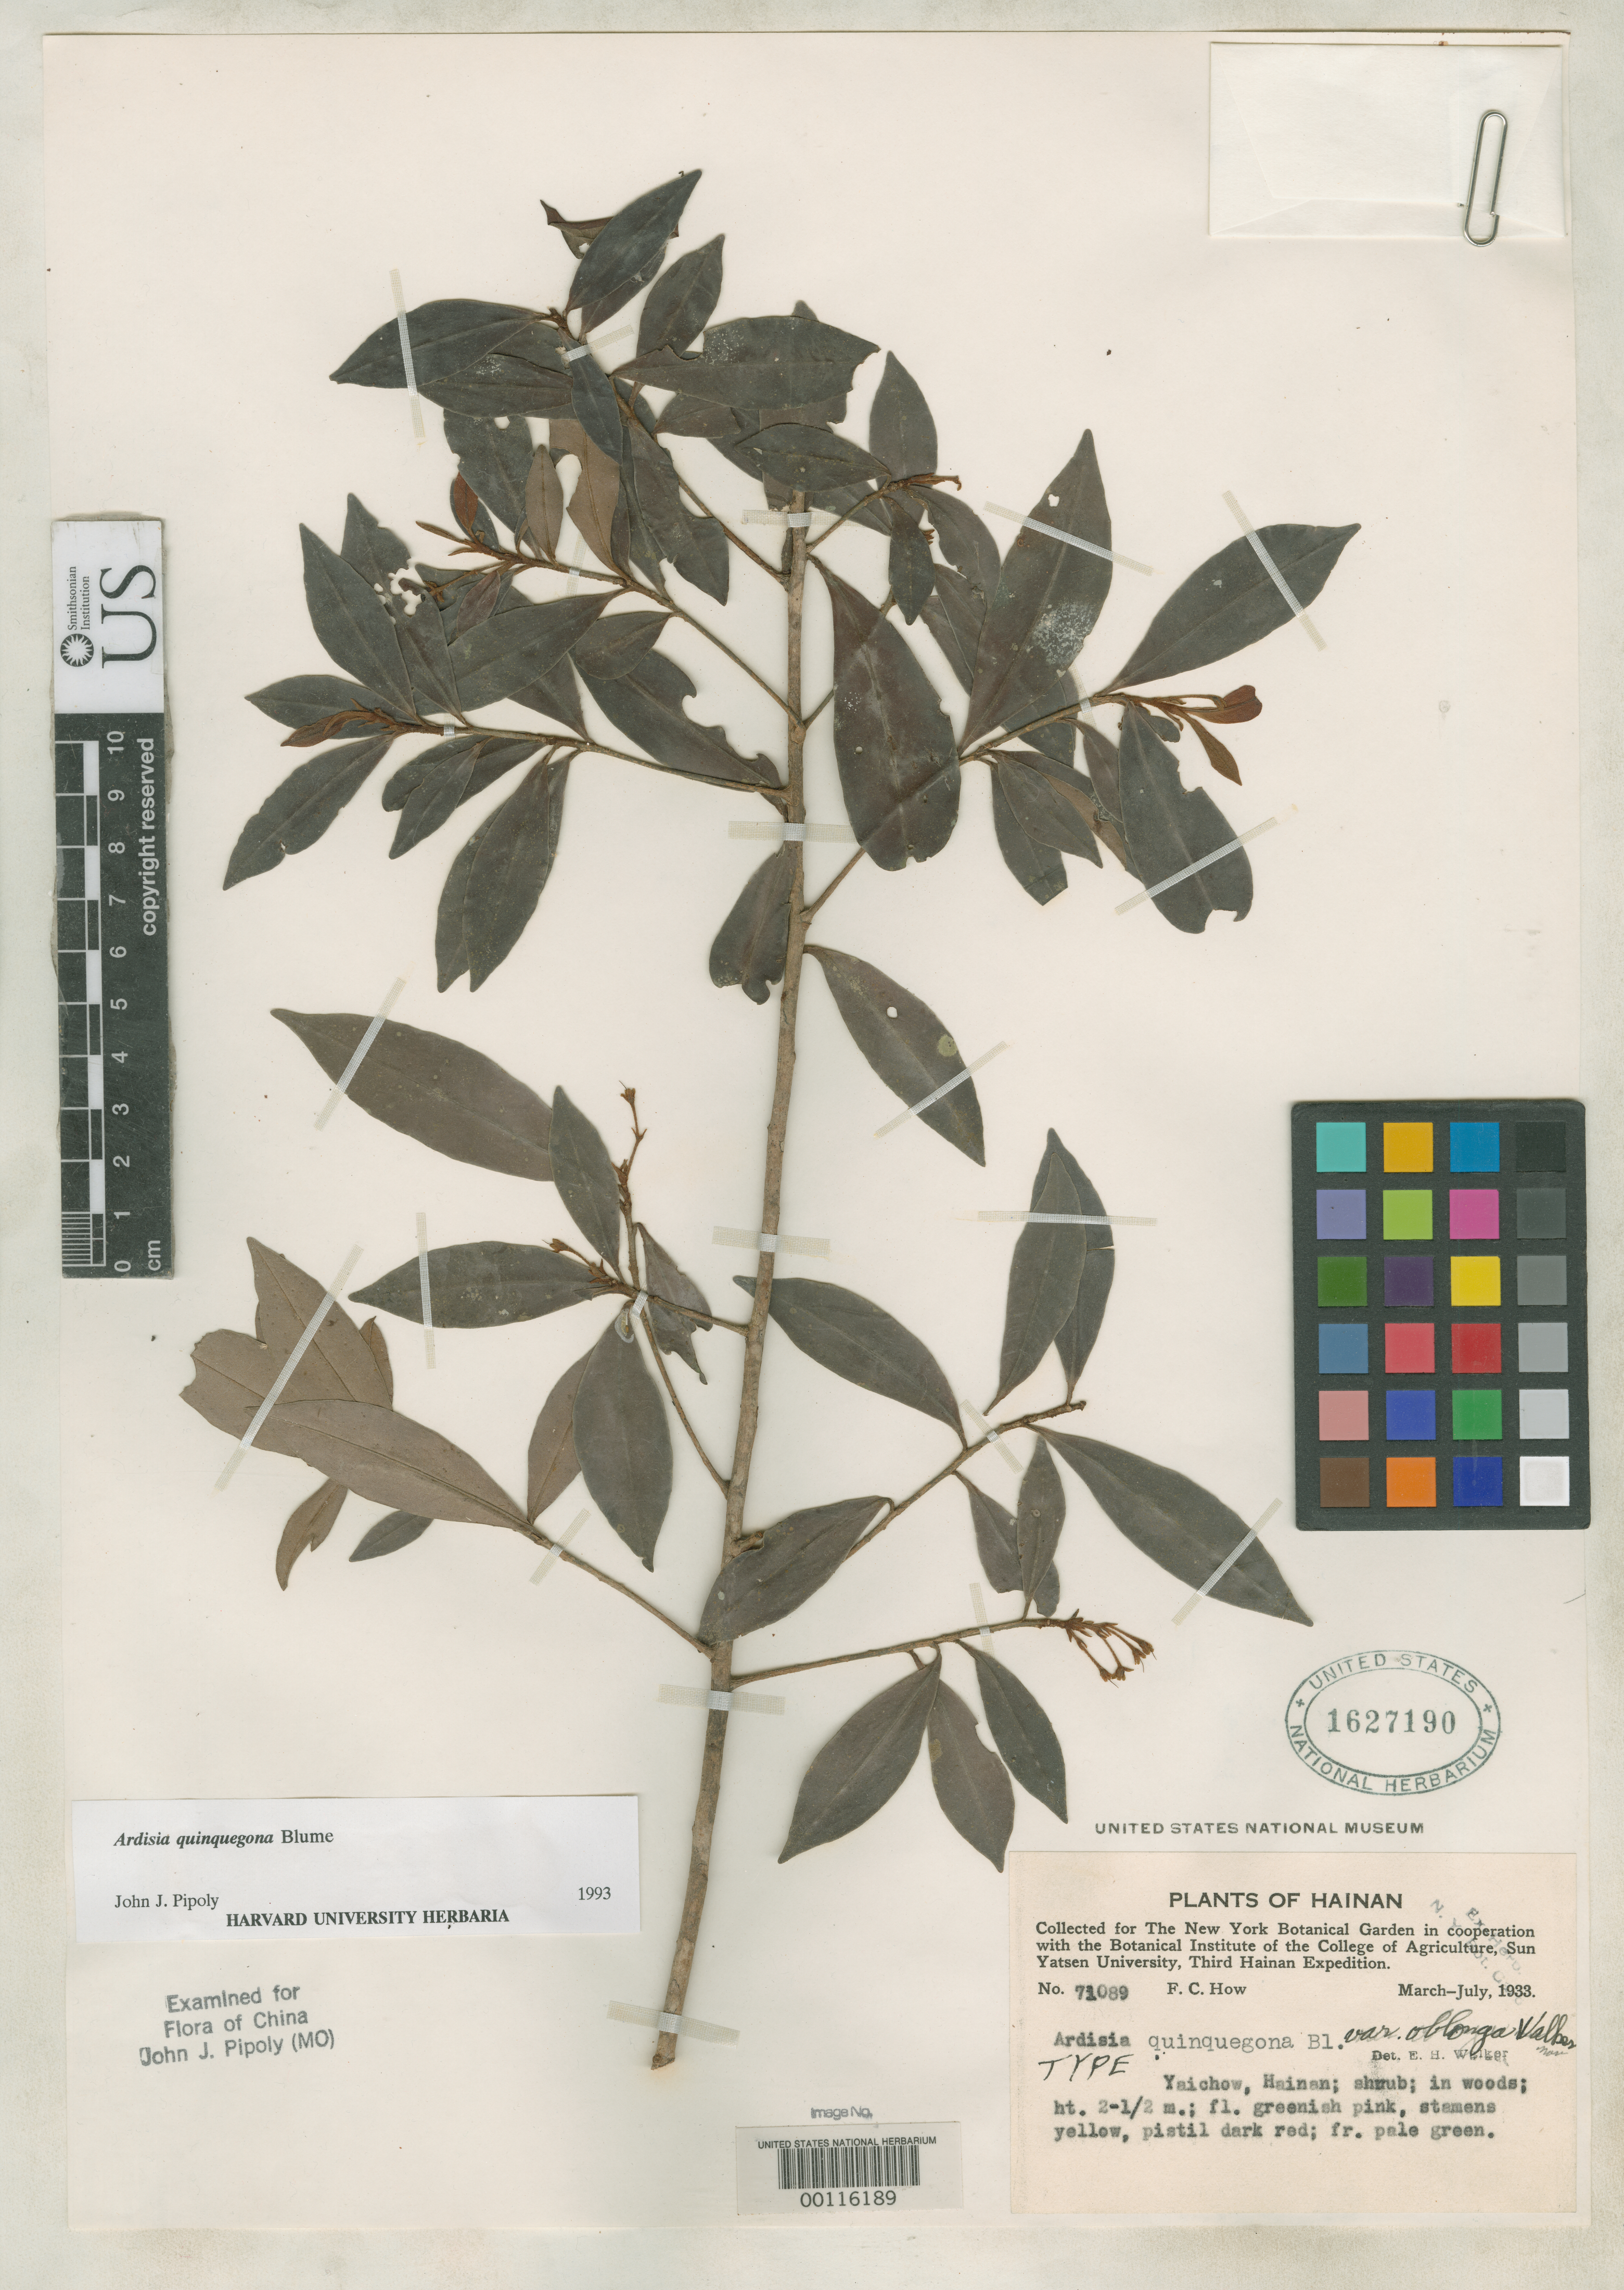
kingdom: Plantae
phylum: Tracheophyta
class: Magnoliopsida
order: Ericales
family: Primulaceae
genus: Ardisia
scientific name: Ardisia quinquegona var. oblonga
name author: E. Walker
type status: Holotype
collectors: F. How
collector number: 71089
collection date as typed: Mar 1933 to -- Jul 1933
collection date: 1933-03/1933-07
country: China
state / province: Hainan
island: Hainan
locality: Yaichow.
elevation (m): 457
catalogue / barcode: US 1627190